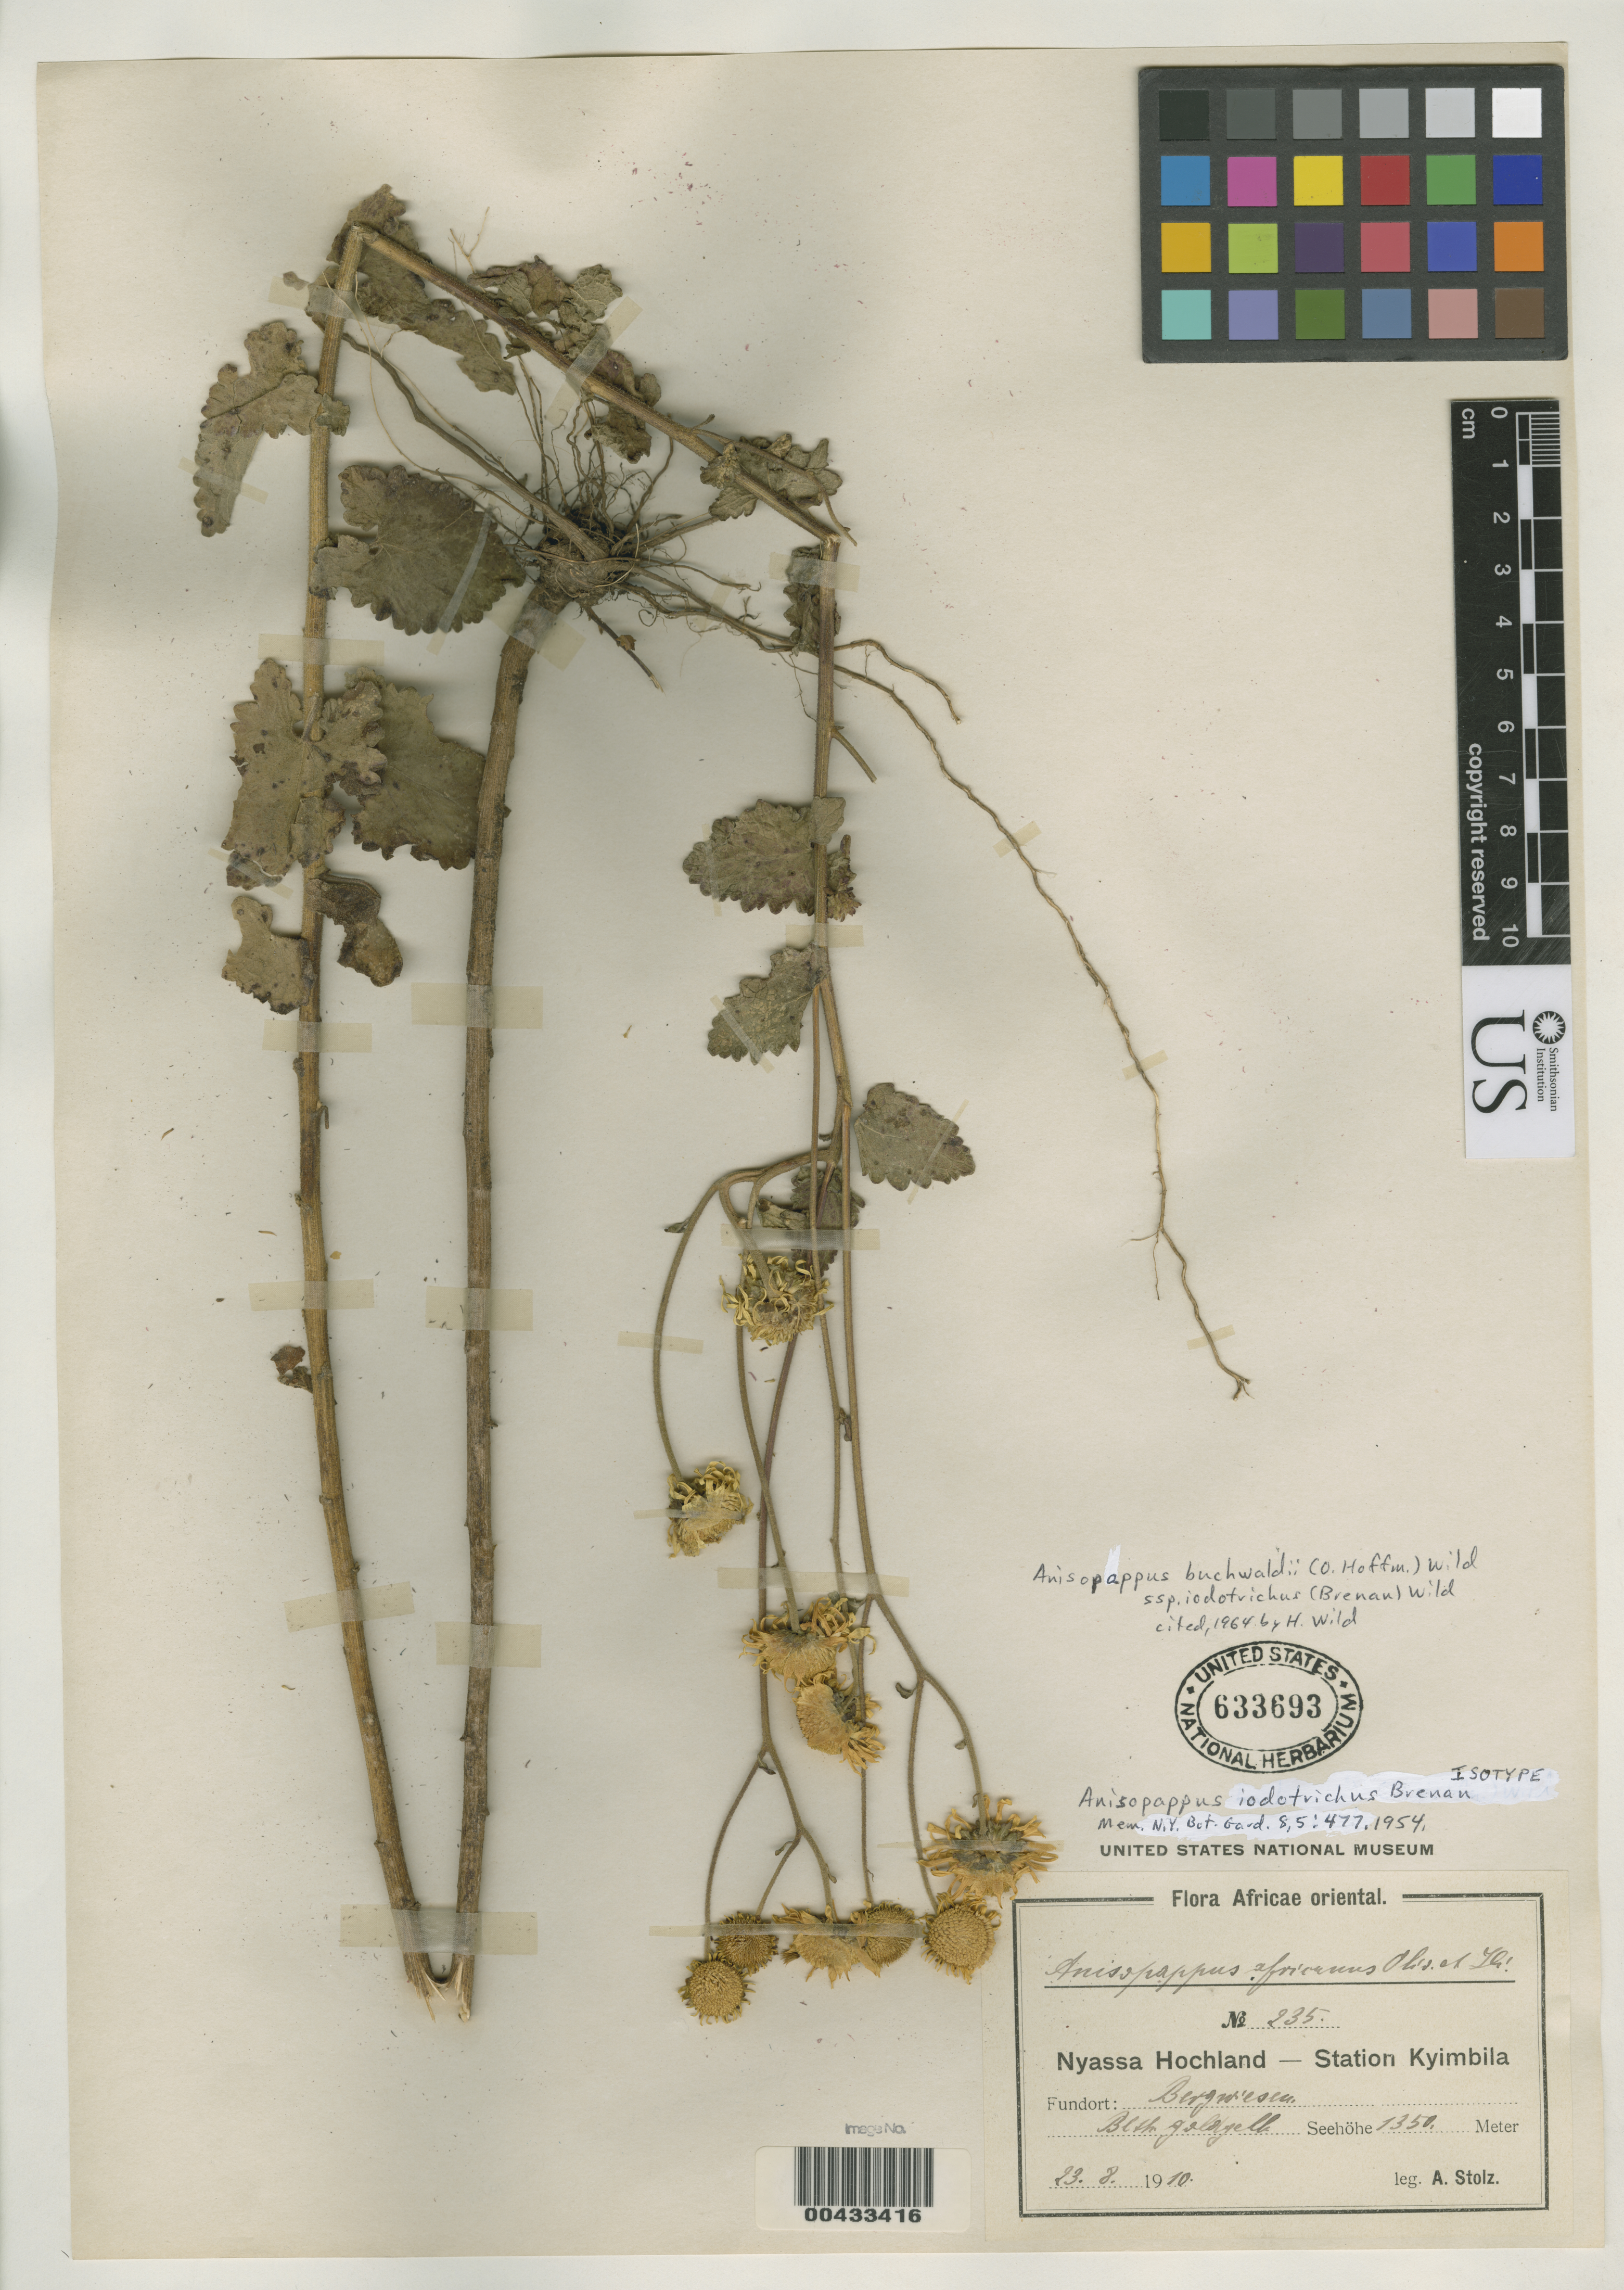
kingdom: Plantae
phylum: Tracheophyta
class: Magnoliopsida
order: Asterales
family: Asteraceae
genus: Anisopappus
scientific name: Anisopappus iodotrichus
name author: Brenan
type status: Isotype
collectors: A. Stolz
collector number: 235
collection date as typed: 23 Aug 1910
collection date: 1910-08-23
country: Malawi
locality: Bergnresen.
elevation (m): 1350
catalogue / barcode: US 633693